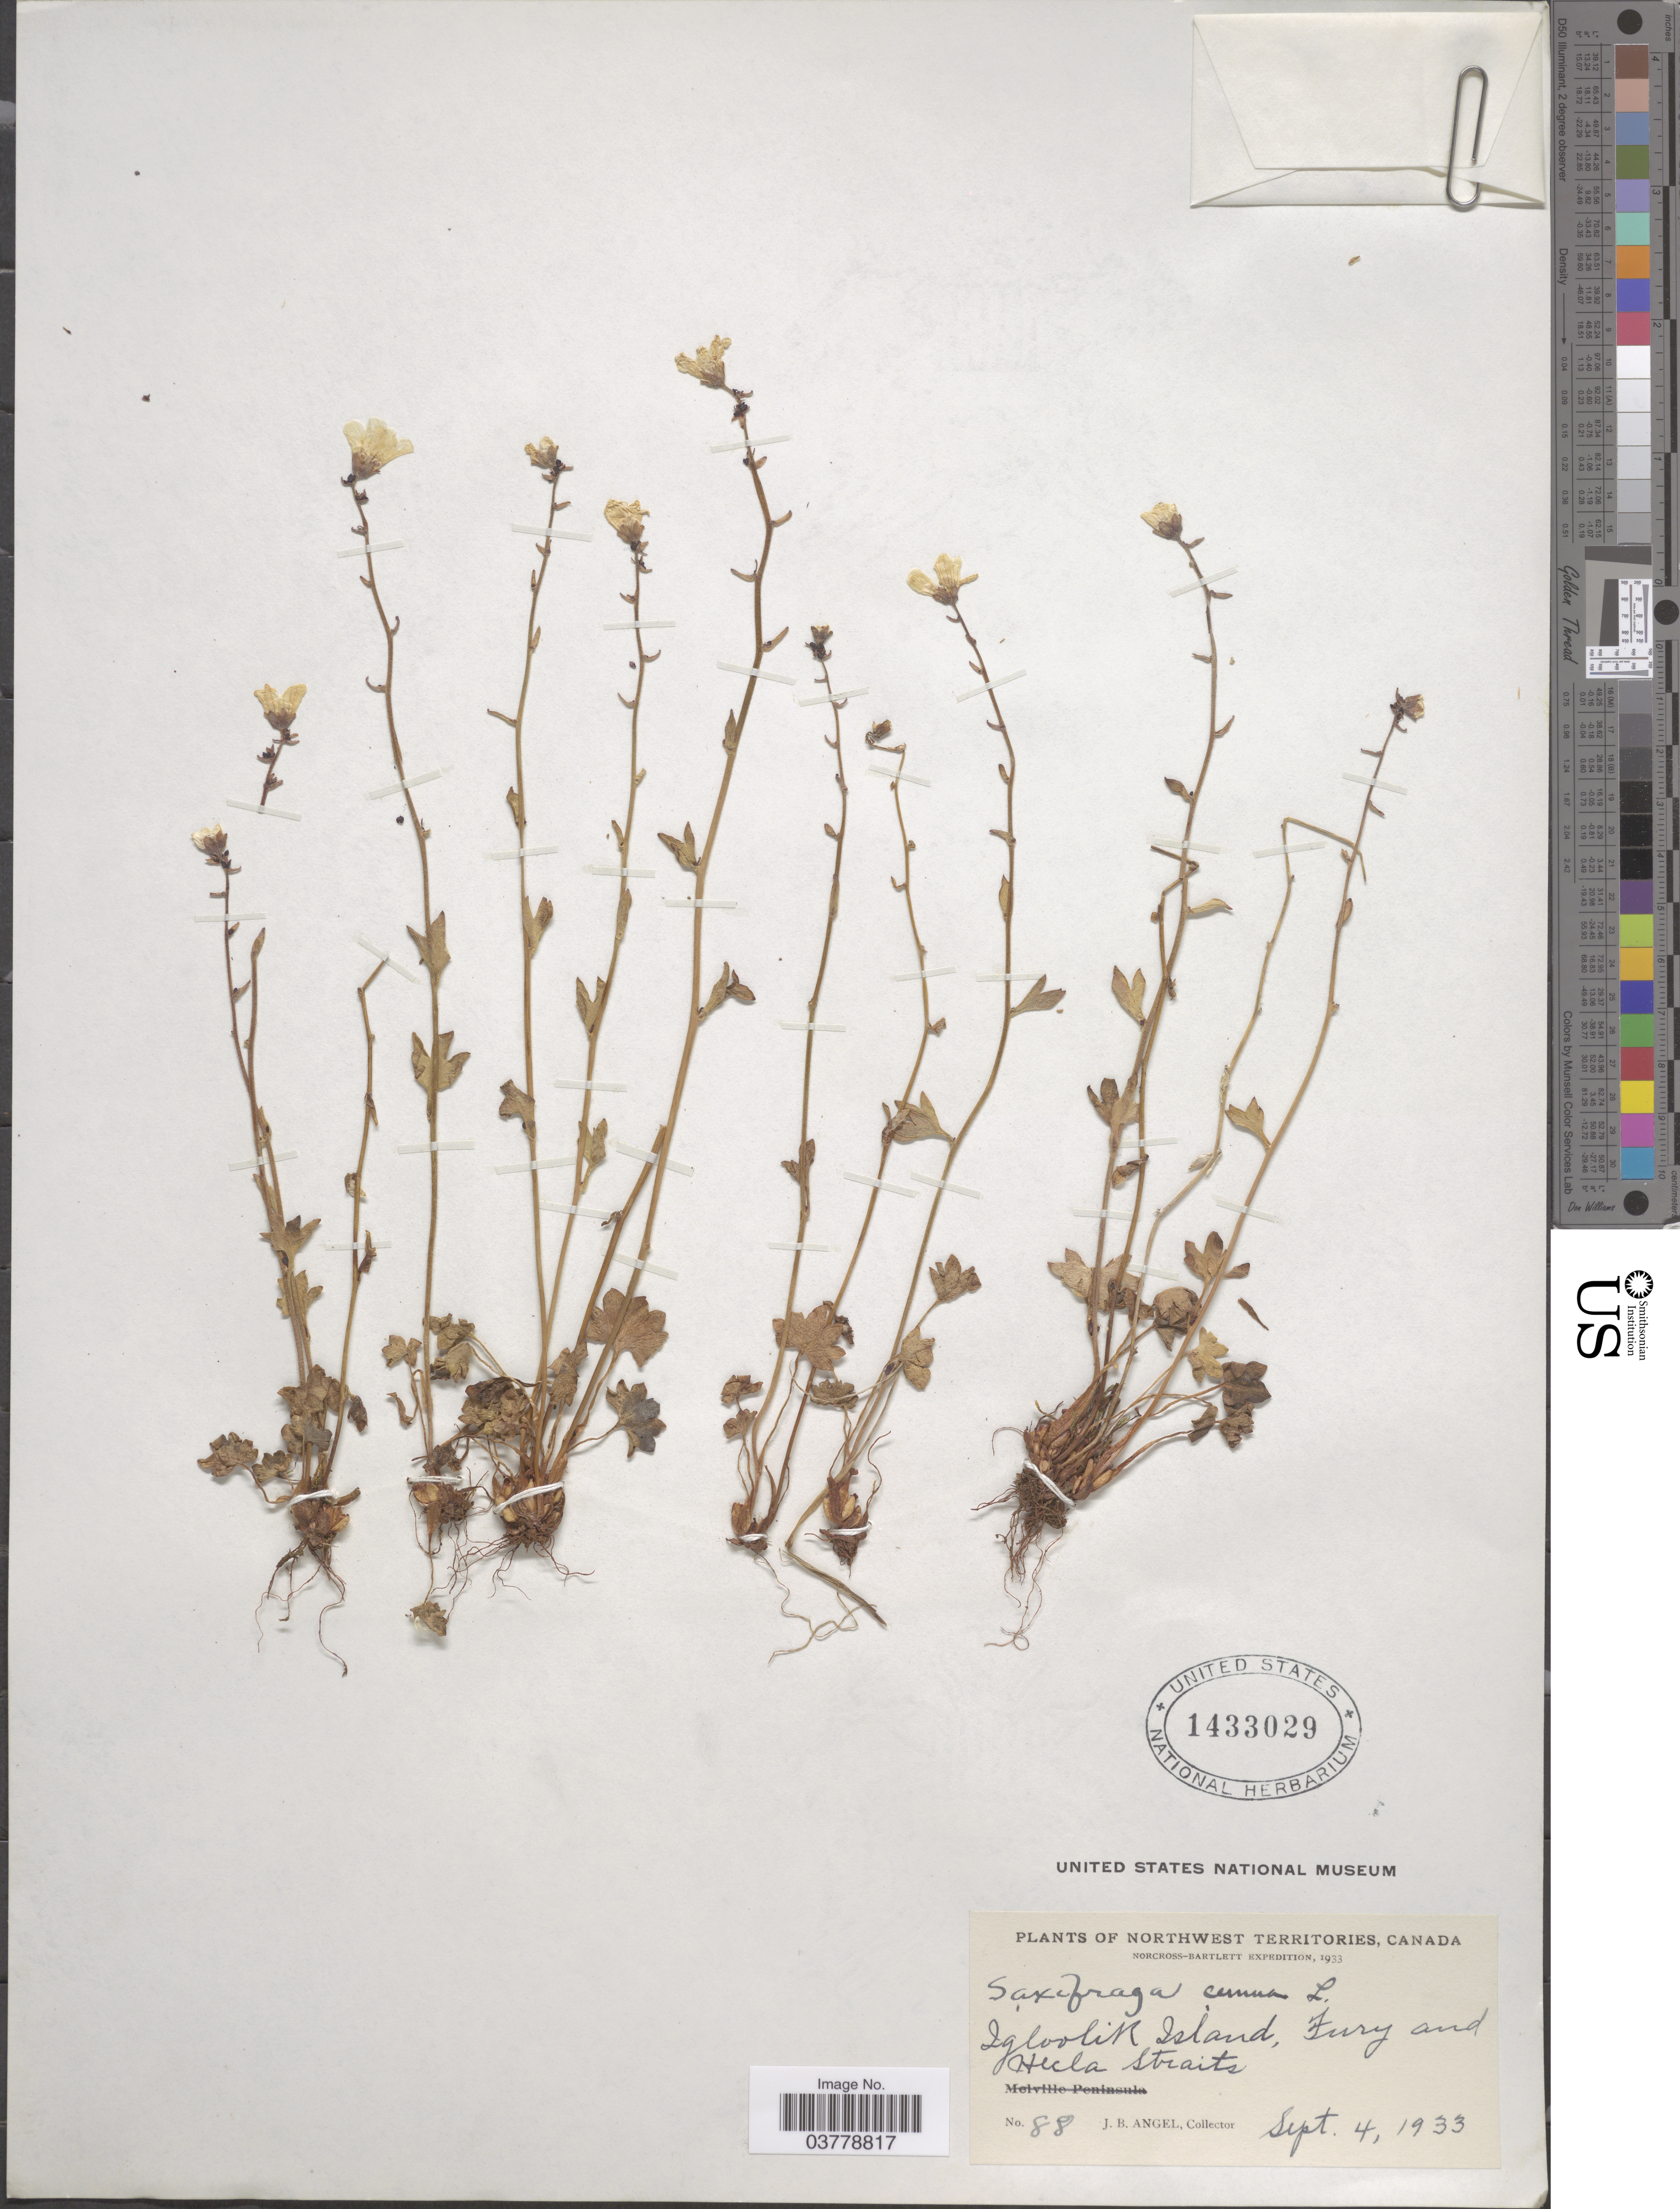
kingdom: Plantae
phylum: Tracheophyta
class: Magnoliopsida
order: Saxifragales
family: Saxifragaceae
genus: Saxifraga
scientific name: Saxifraga cernua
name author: L.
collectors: J. Angel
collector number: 88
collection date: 1933-09-04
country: Canada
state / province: Northwest Territories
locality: Igloolik Island, Fury and Hecla Straits.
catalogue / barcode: US 1433029